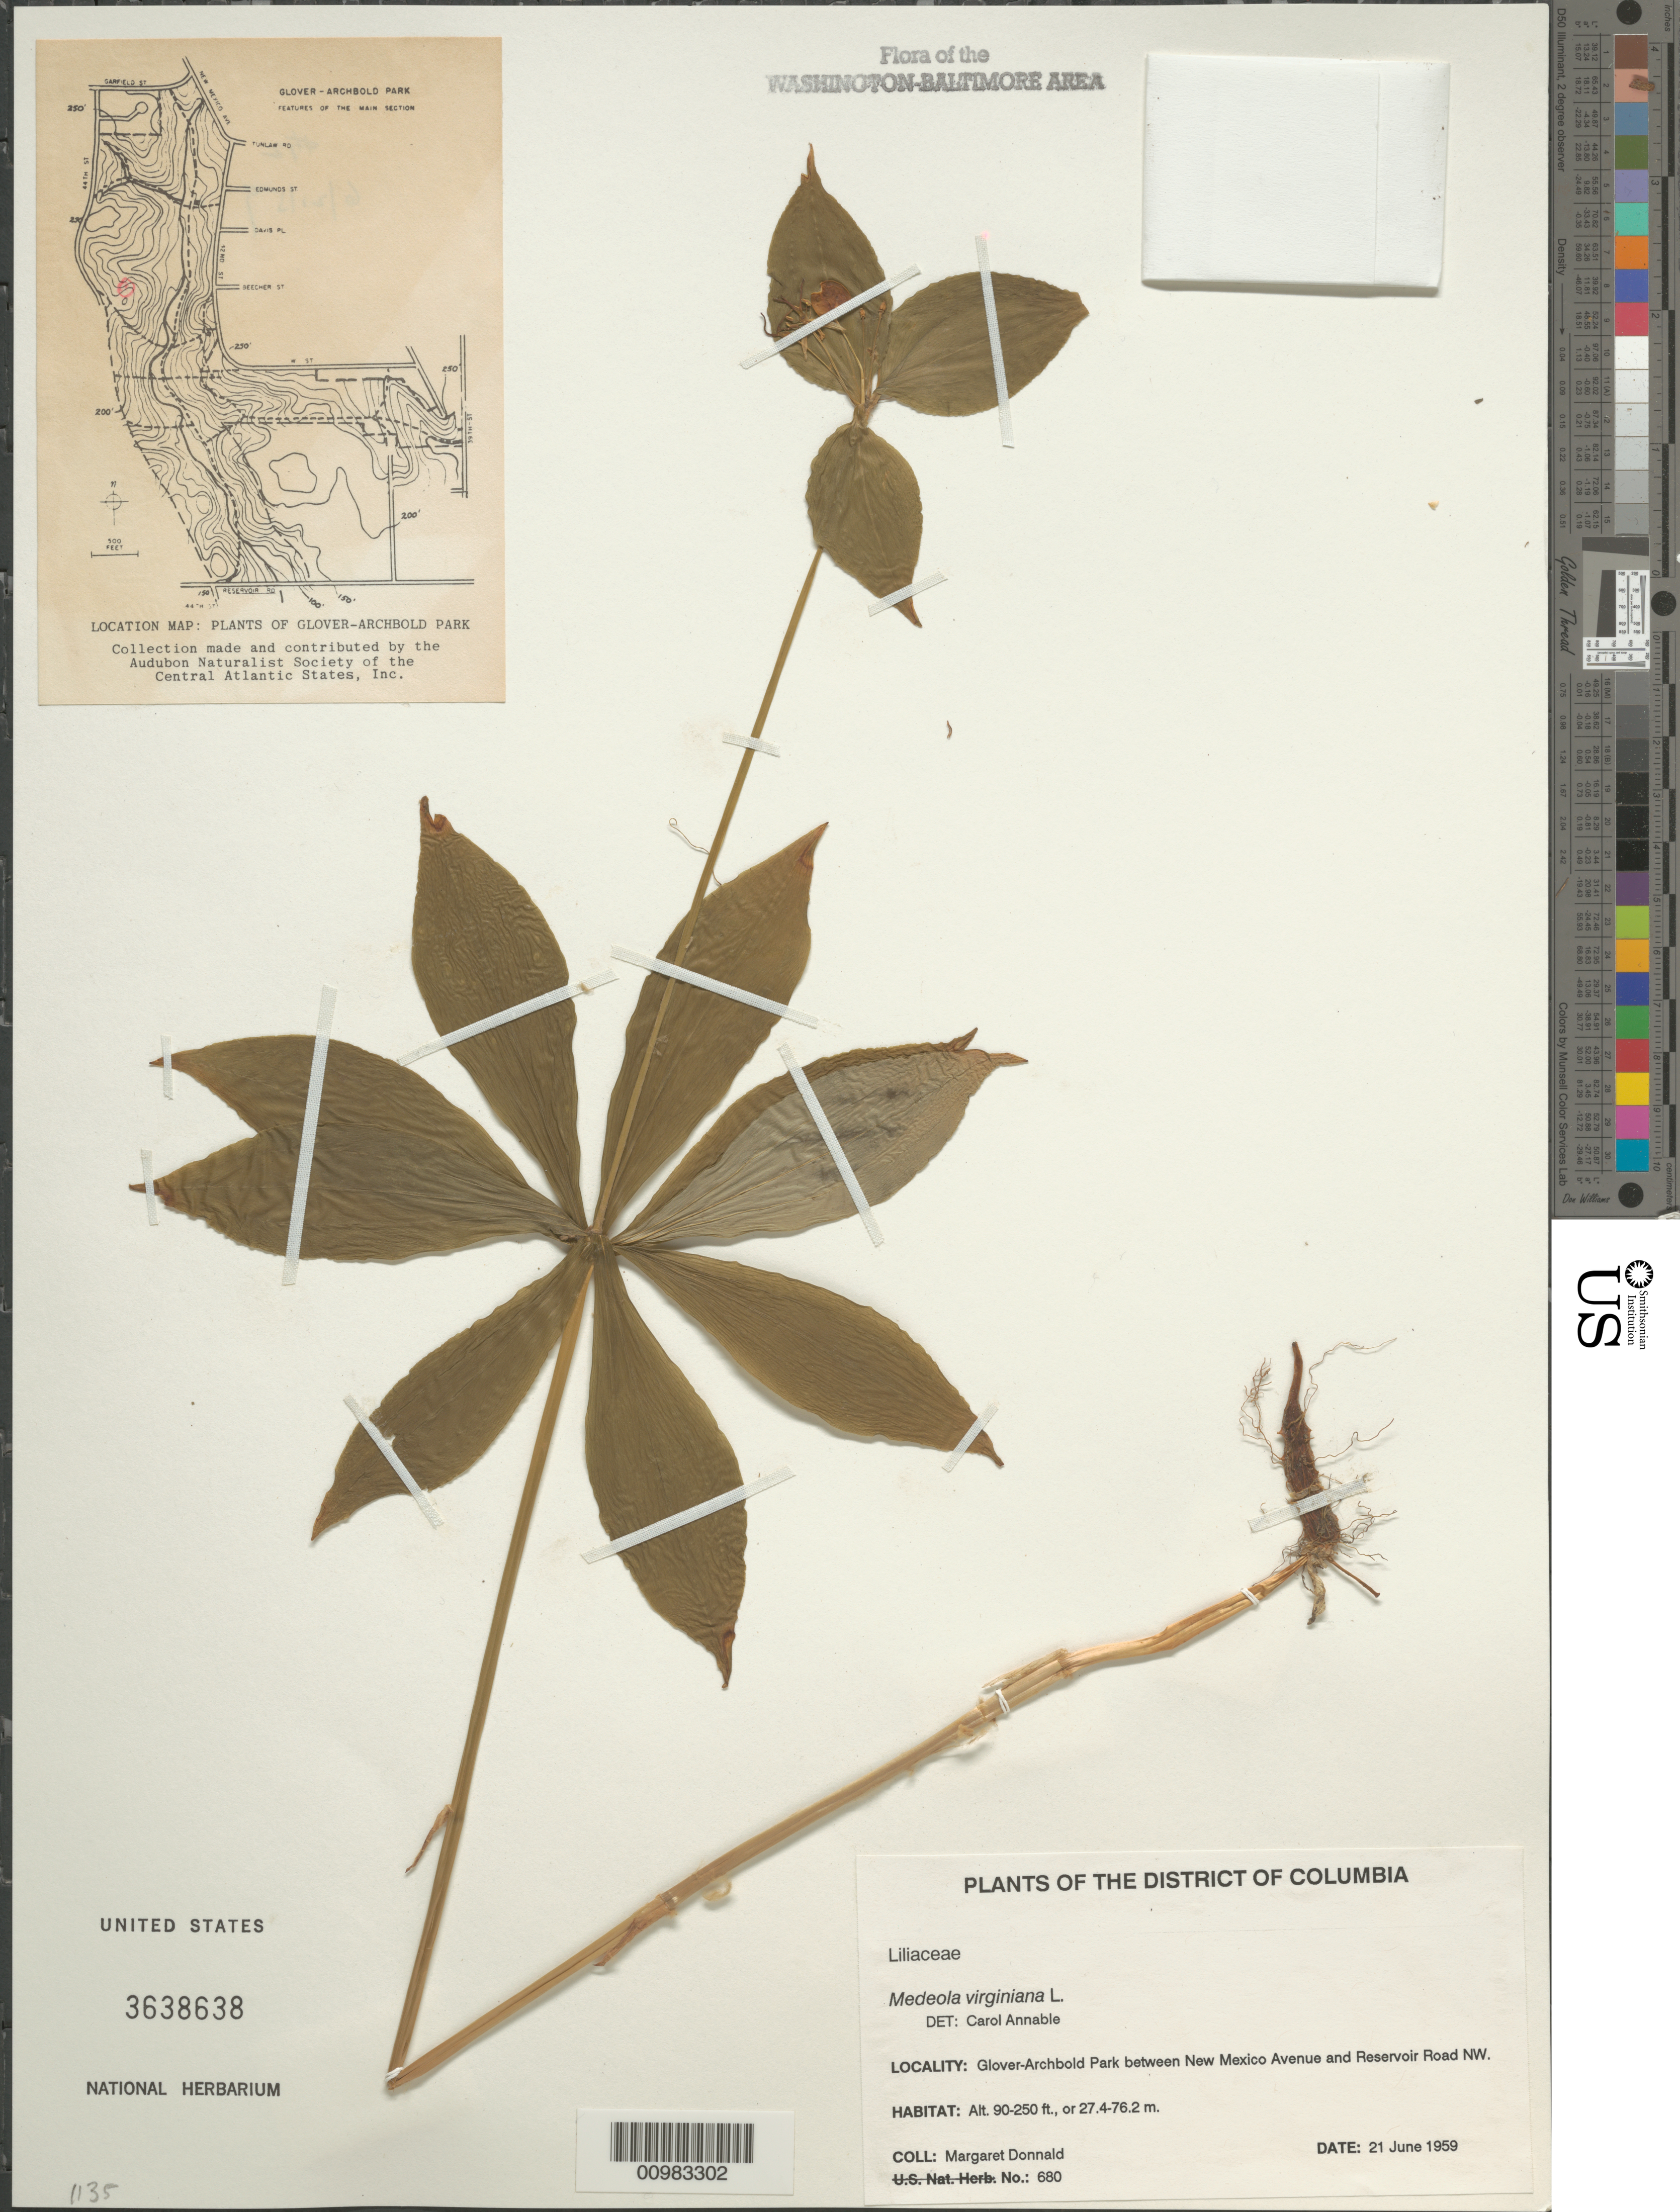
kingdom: Plantae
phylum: Tracheophyta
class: Liliopsida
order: Liliales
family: Liliaceae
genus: Medeola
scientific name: Medeola virginiana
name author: (L.) Desf.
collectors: M. Donnald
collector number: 680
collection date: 1959-06-21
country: United States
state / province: District of Columbia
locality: Glover-Archbold Park between New Mexico Avenue and Reservoir Road NW.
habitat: park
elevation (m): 27.4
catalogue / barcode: US 3638638